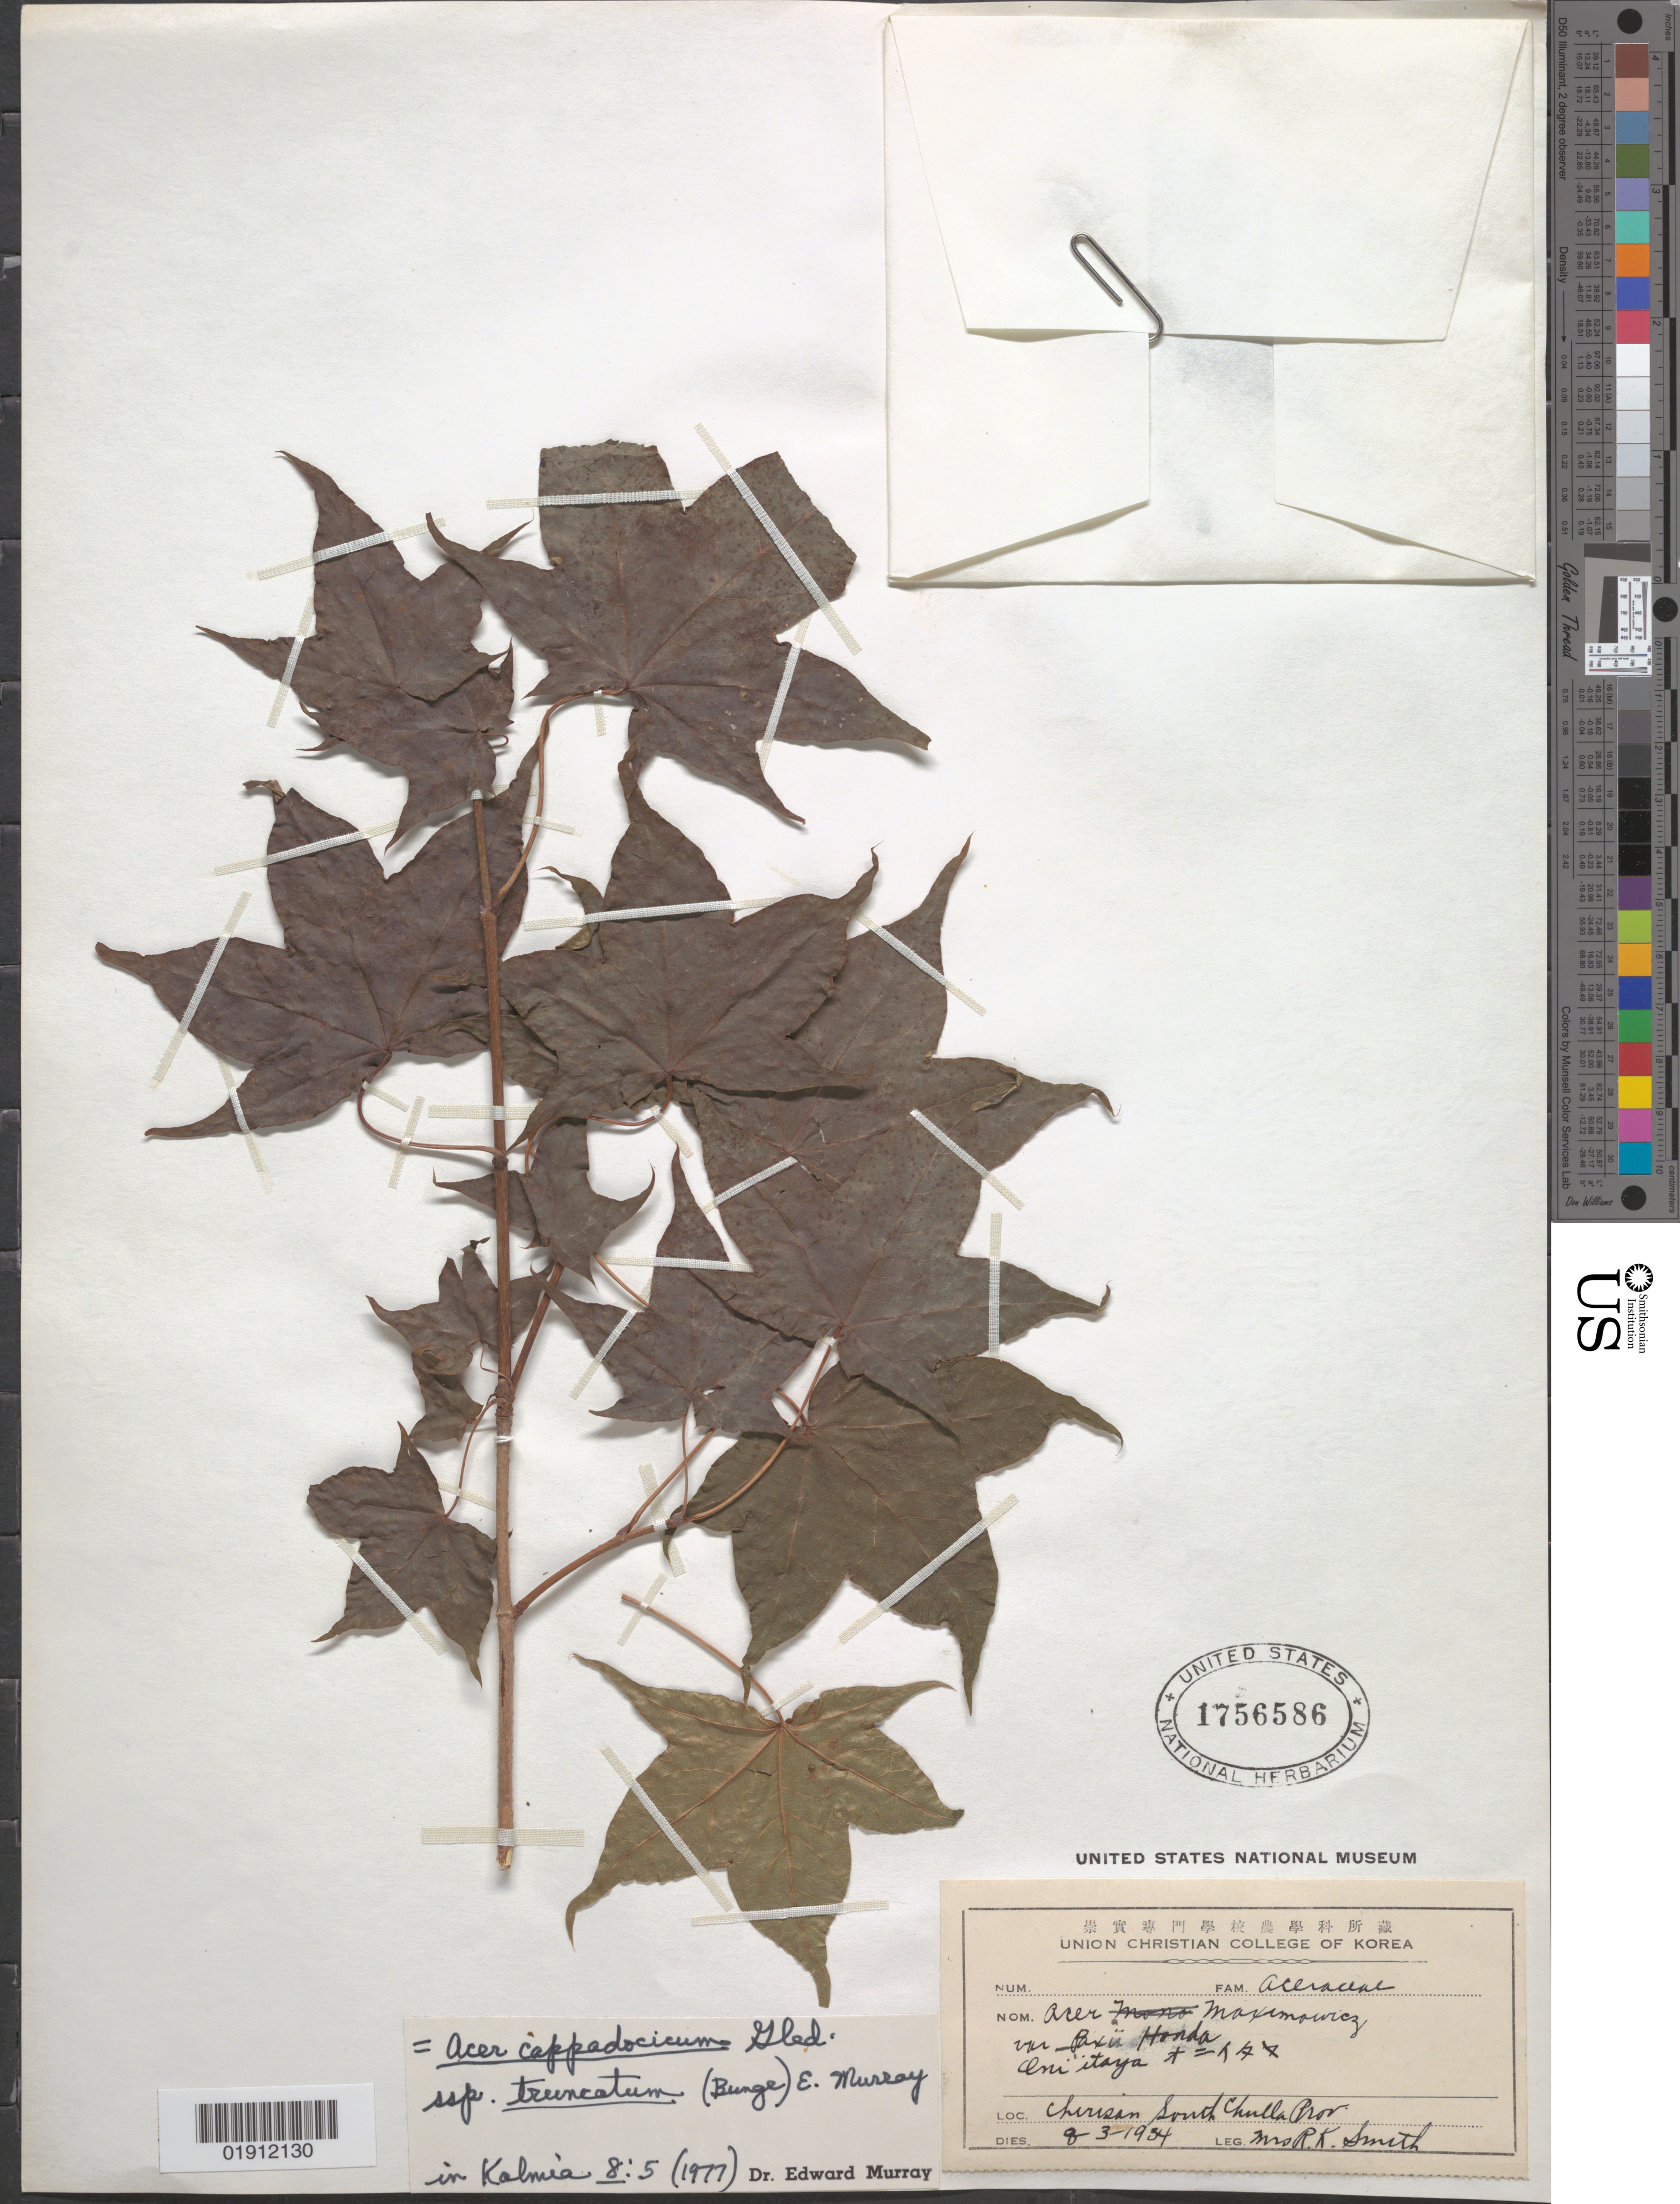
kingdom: Plantae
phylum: Tracheophyta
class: Magnoliopsida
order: Sapindales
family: Sapindaceae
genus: Acer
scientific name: Acer cappadocicum subsp. truncatum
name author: (Bunge) A.E. Murray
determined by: Murray, Edward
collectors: Mrs. R. K. Smith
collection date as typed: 8-3-1934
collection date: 1934-08-03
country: South Korea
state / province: South Jeolla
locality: Chiri-san, South Chulla [South Jeolla?] Province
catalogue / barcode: US 1756586